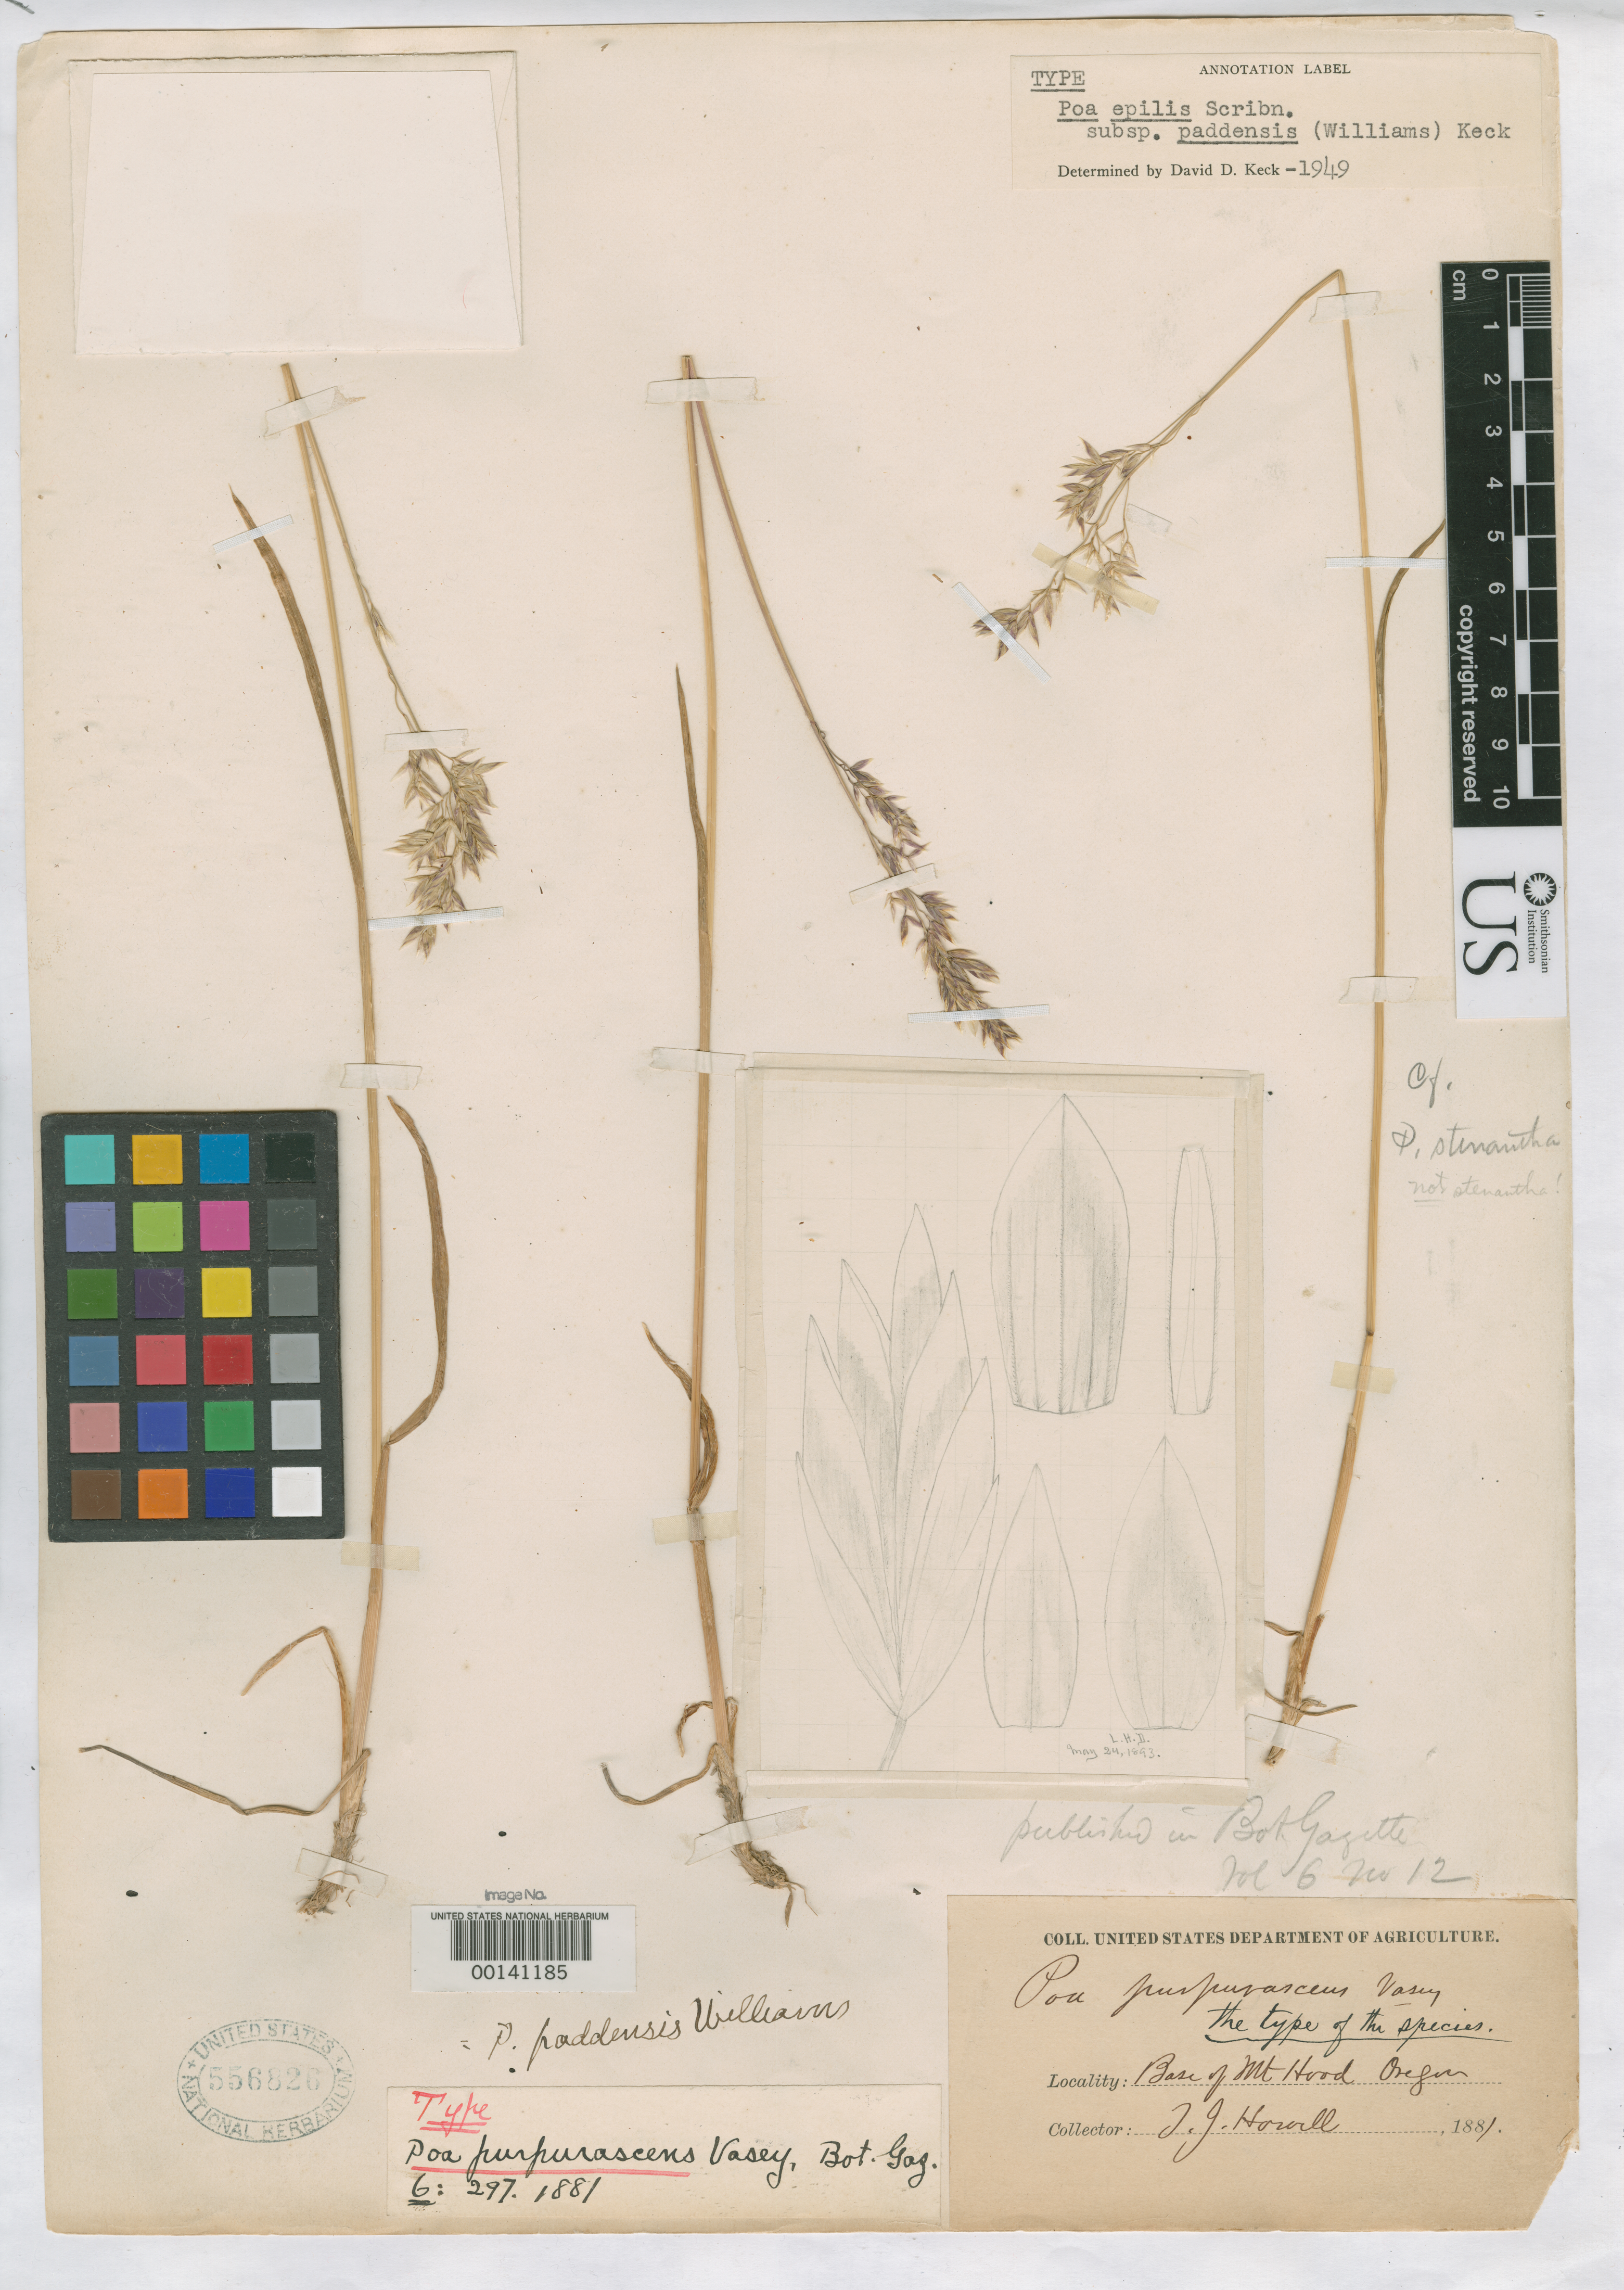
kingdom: Plantae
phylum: Tracheophyta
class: Liliopsida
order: Poales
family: Poaceae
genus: Poa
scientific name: Poa purpurascens Vasey, nom. illeg.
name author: Vasey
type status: Holotype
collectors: T. J. Howell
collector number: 633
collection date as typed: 1881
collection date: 1881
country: United States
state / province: Oregon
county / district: Hood River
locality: Mt. Hood.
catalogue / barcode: US 556826